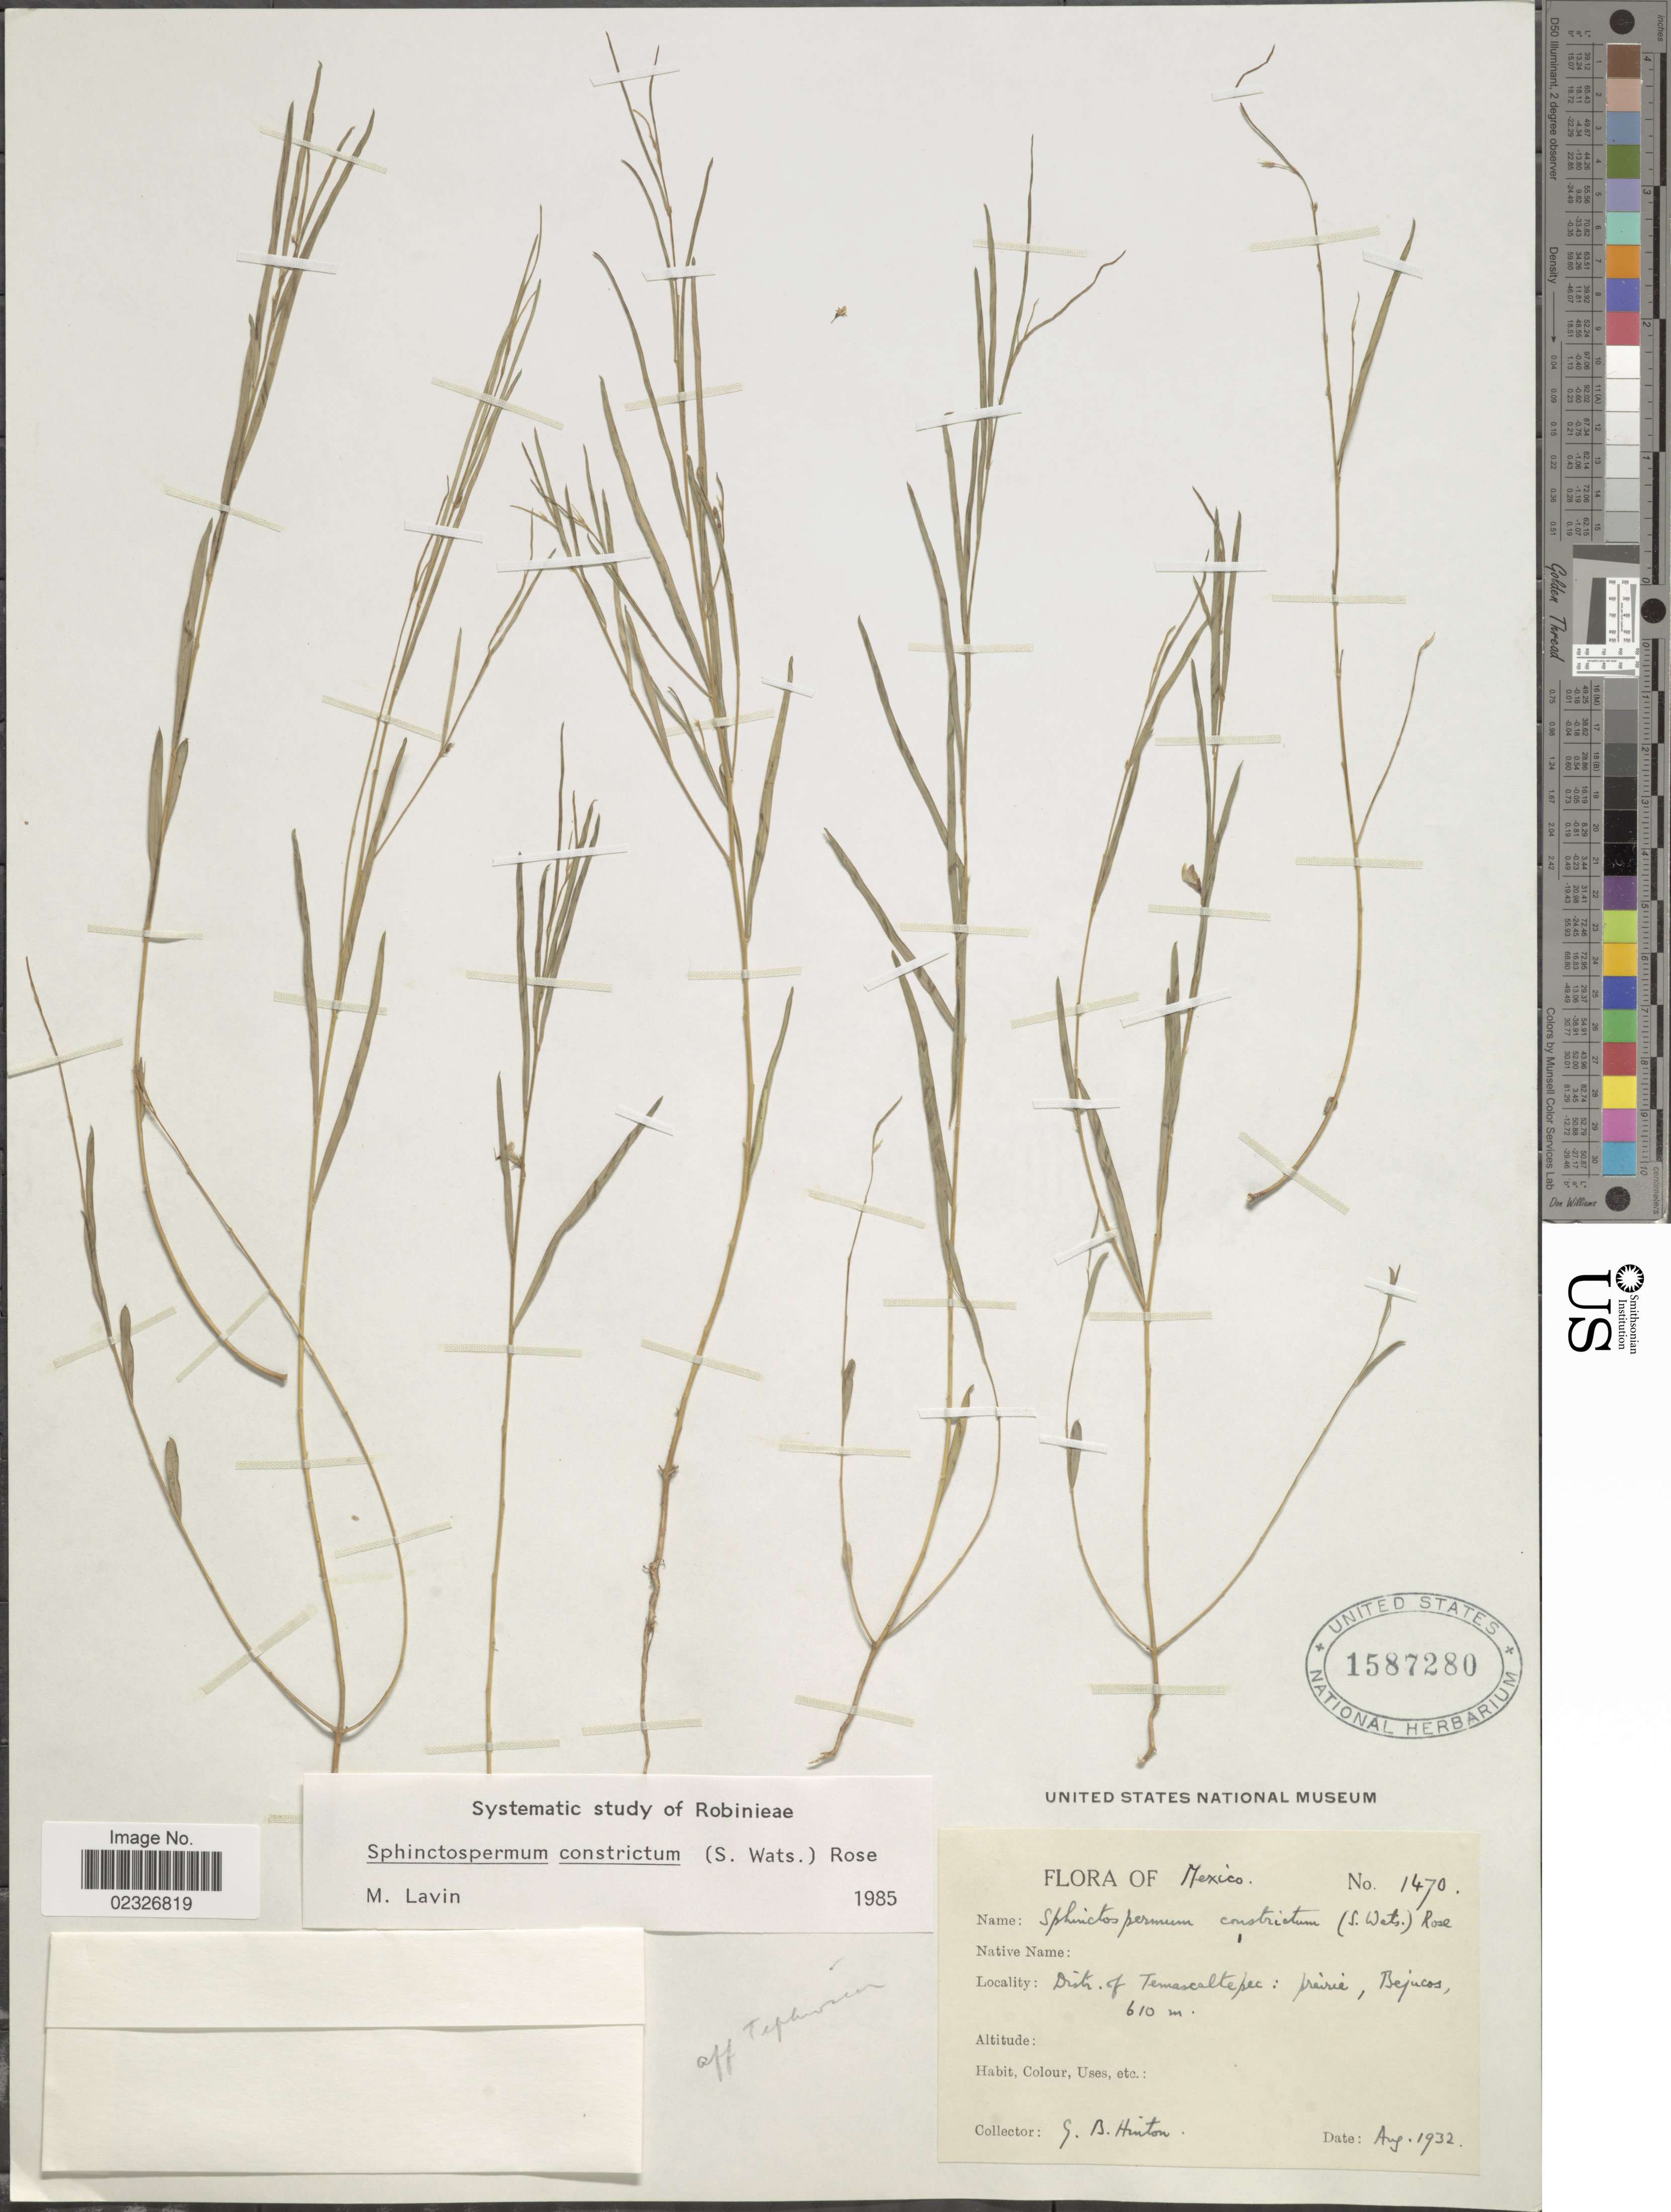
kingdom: Plantae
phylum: Tracheophyta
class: Magnoliopsida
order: Fabales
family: Fabaceae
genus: Sphinctospermum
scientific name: Sphinctospermum constrictum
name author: (S. Watson) Rose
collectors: G. B. Hinton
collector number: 1470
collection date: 1932-08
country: Mexico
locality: Distr. of Temascaltepec: prairie, Bejucos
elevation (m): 610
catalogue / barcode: US 1587280